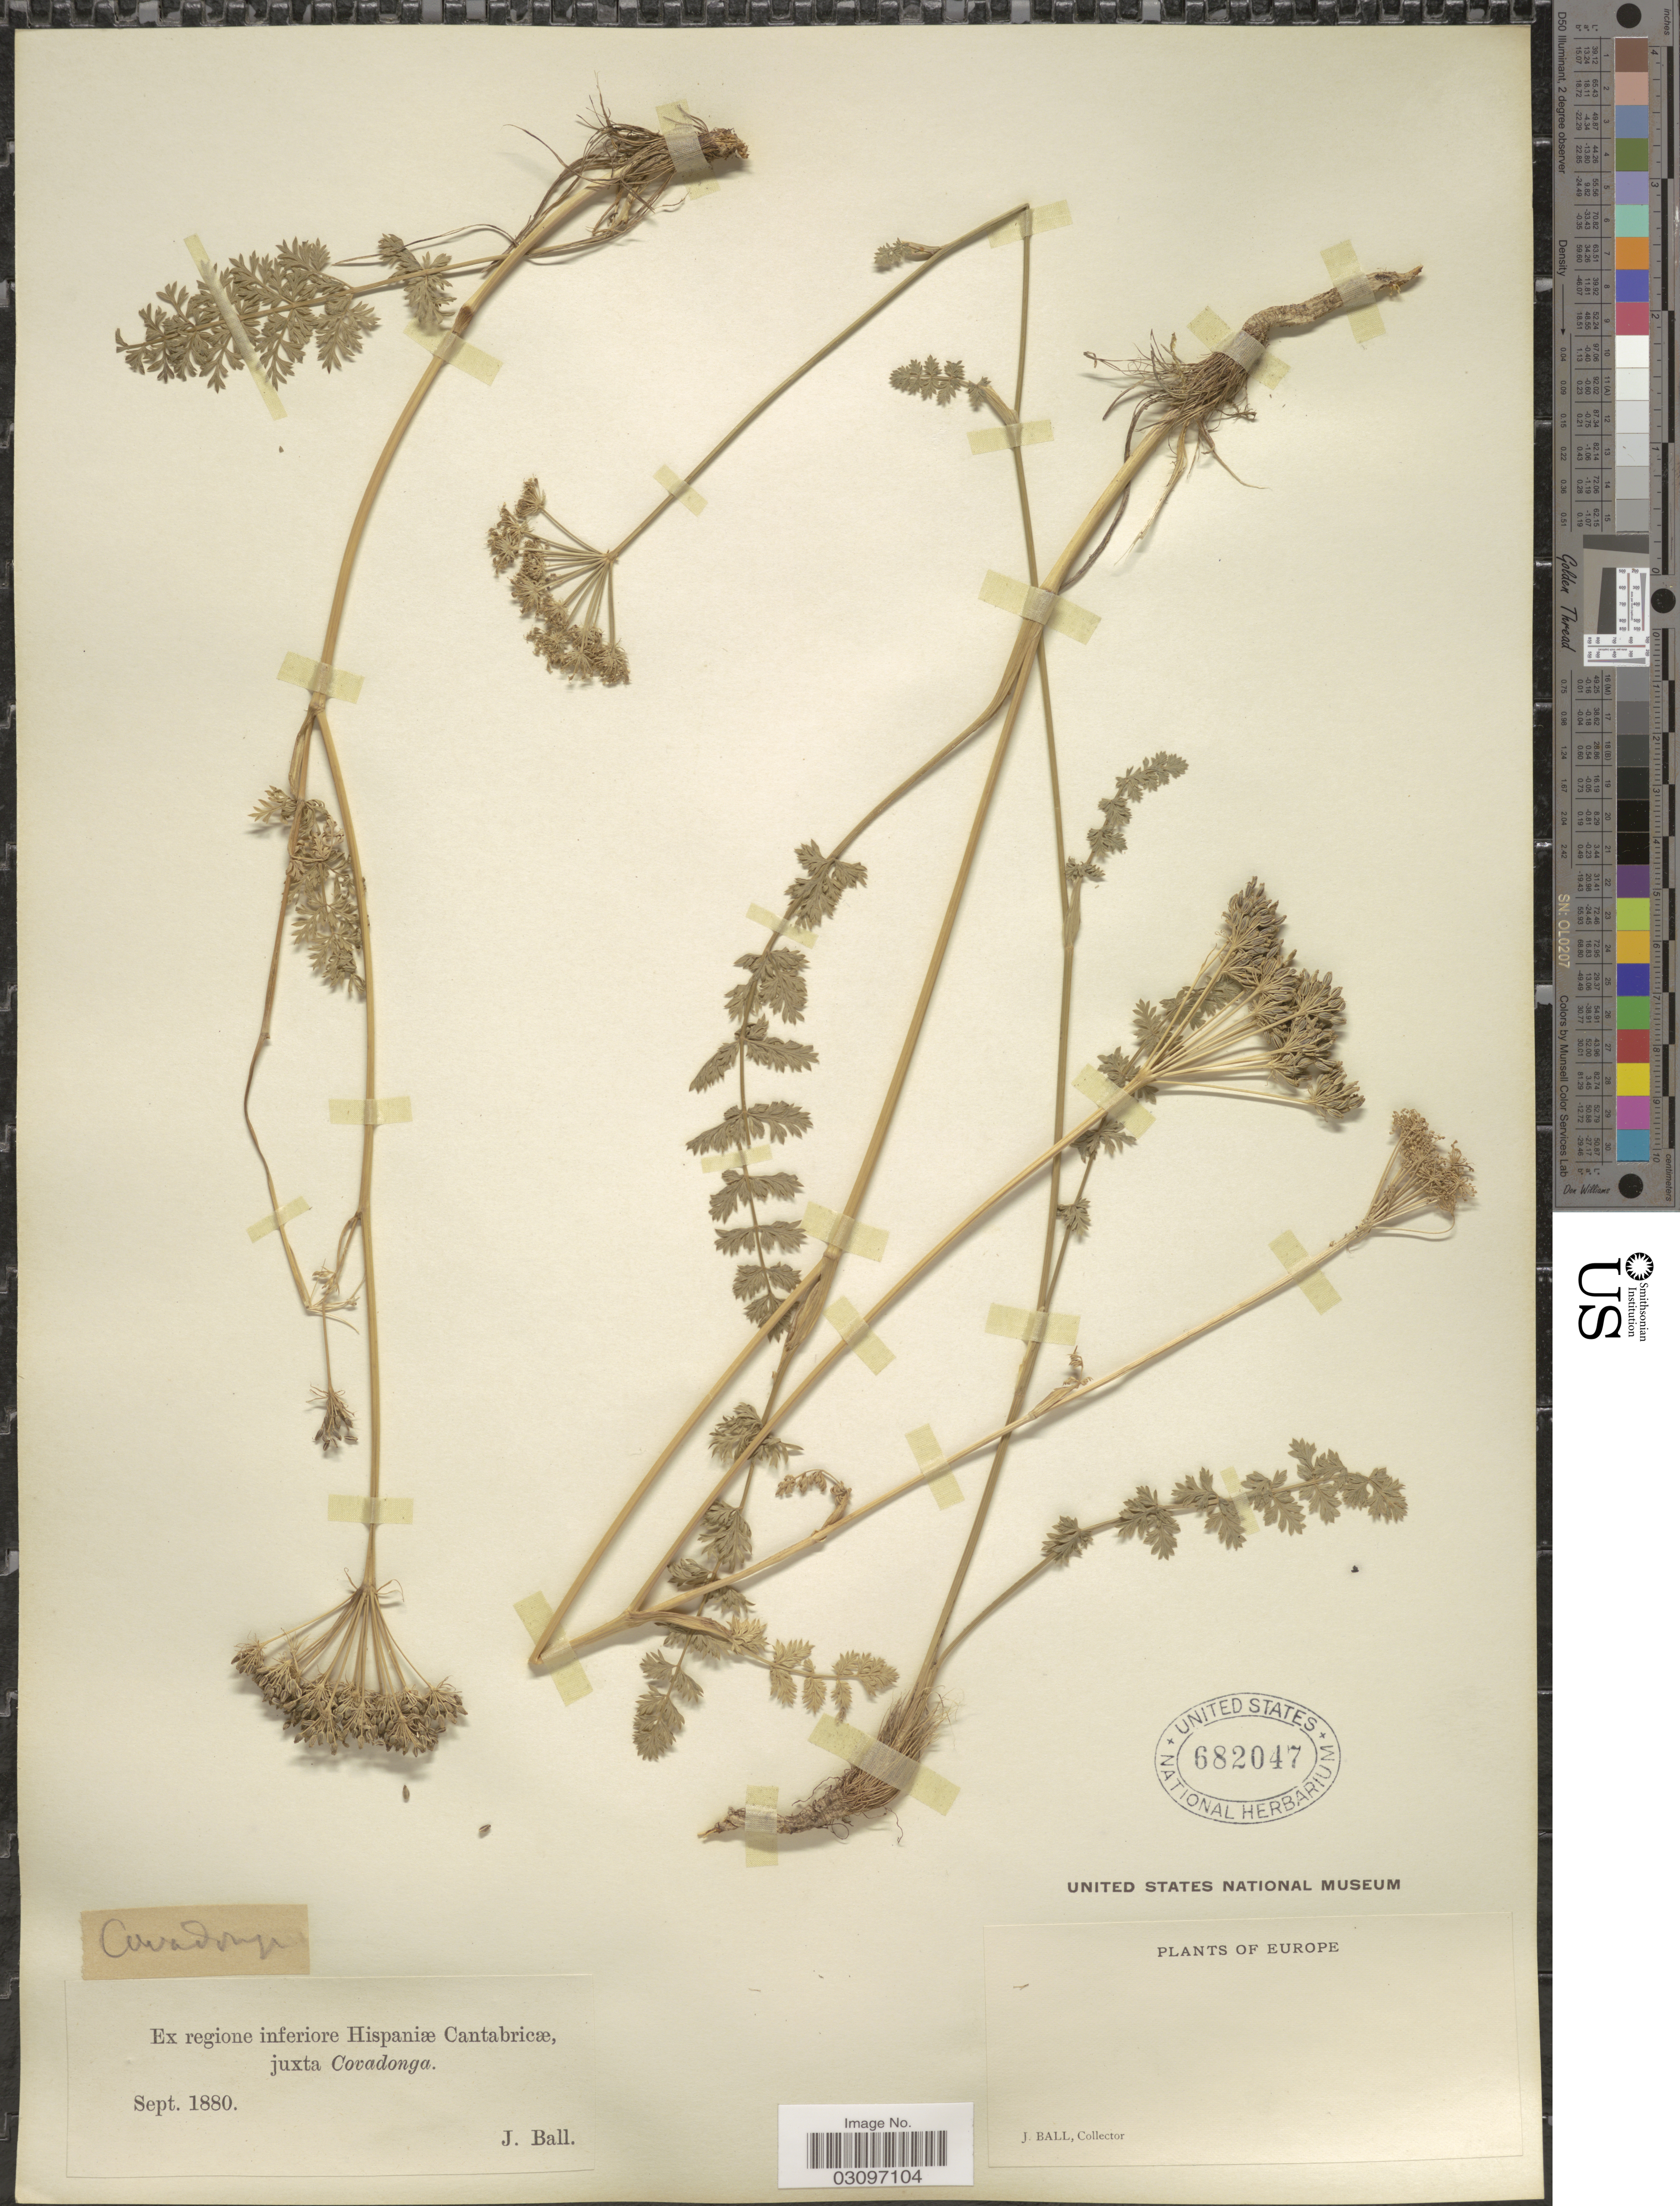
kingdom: Plantae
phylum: Tracheophyta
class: Magnoliopsida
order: Apiales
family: Apiaceae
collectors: J. Ball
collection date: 1880-09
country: Spain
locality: Ex regione inferiore Hispaniæ Cantabricæ, juxta Covadonga. Europe.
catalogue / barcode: US 682047